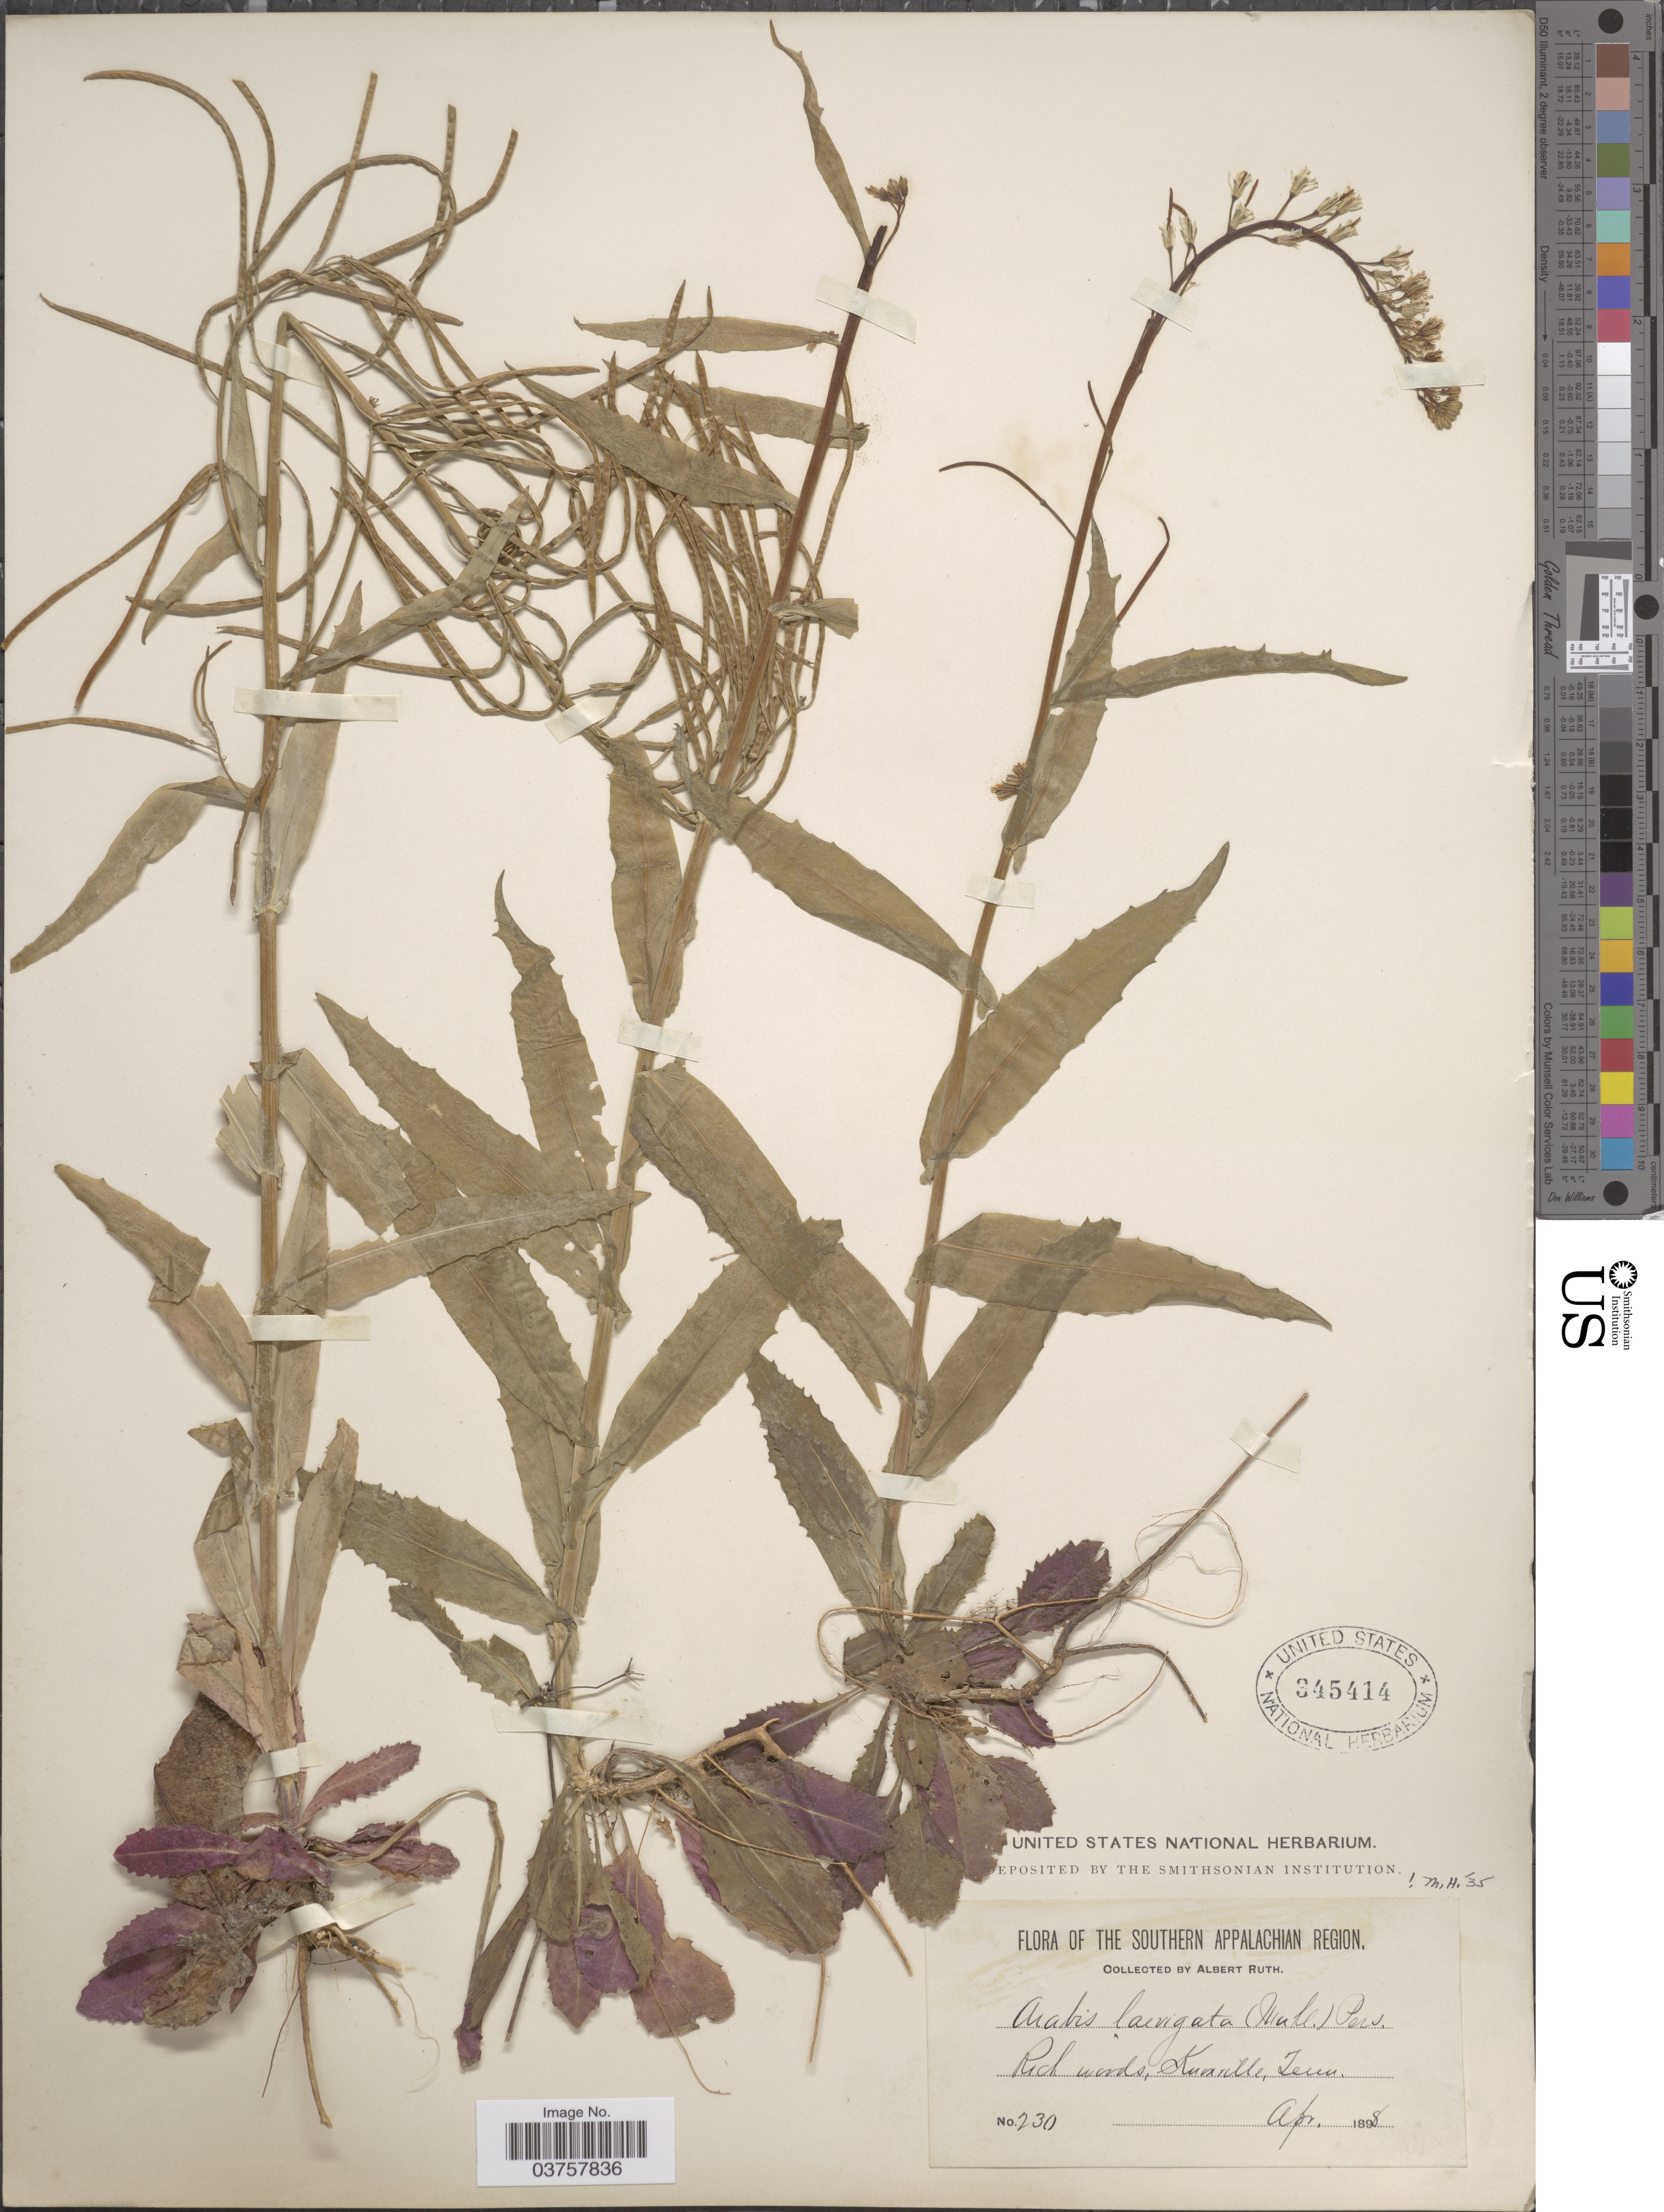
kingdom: Plantae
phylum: Tracheophyta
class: Magnoliopsida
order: Brassicales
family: Brassicaceae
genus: Arabis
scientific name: Arabis laevigata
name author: (Muhl. ex Willd.) Poir.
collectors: A. Ruth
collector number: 230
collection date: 1898-04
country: United States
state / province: Tennessee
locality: The Southern Appalachian Region. Rich woods, Knoxville.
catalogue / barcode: US 345414